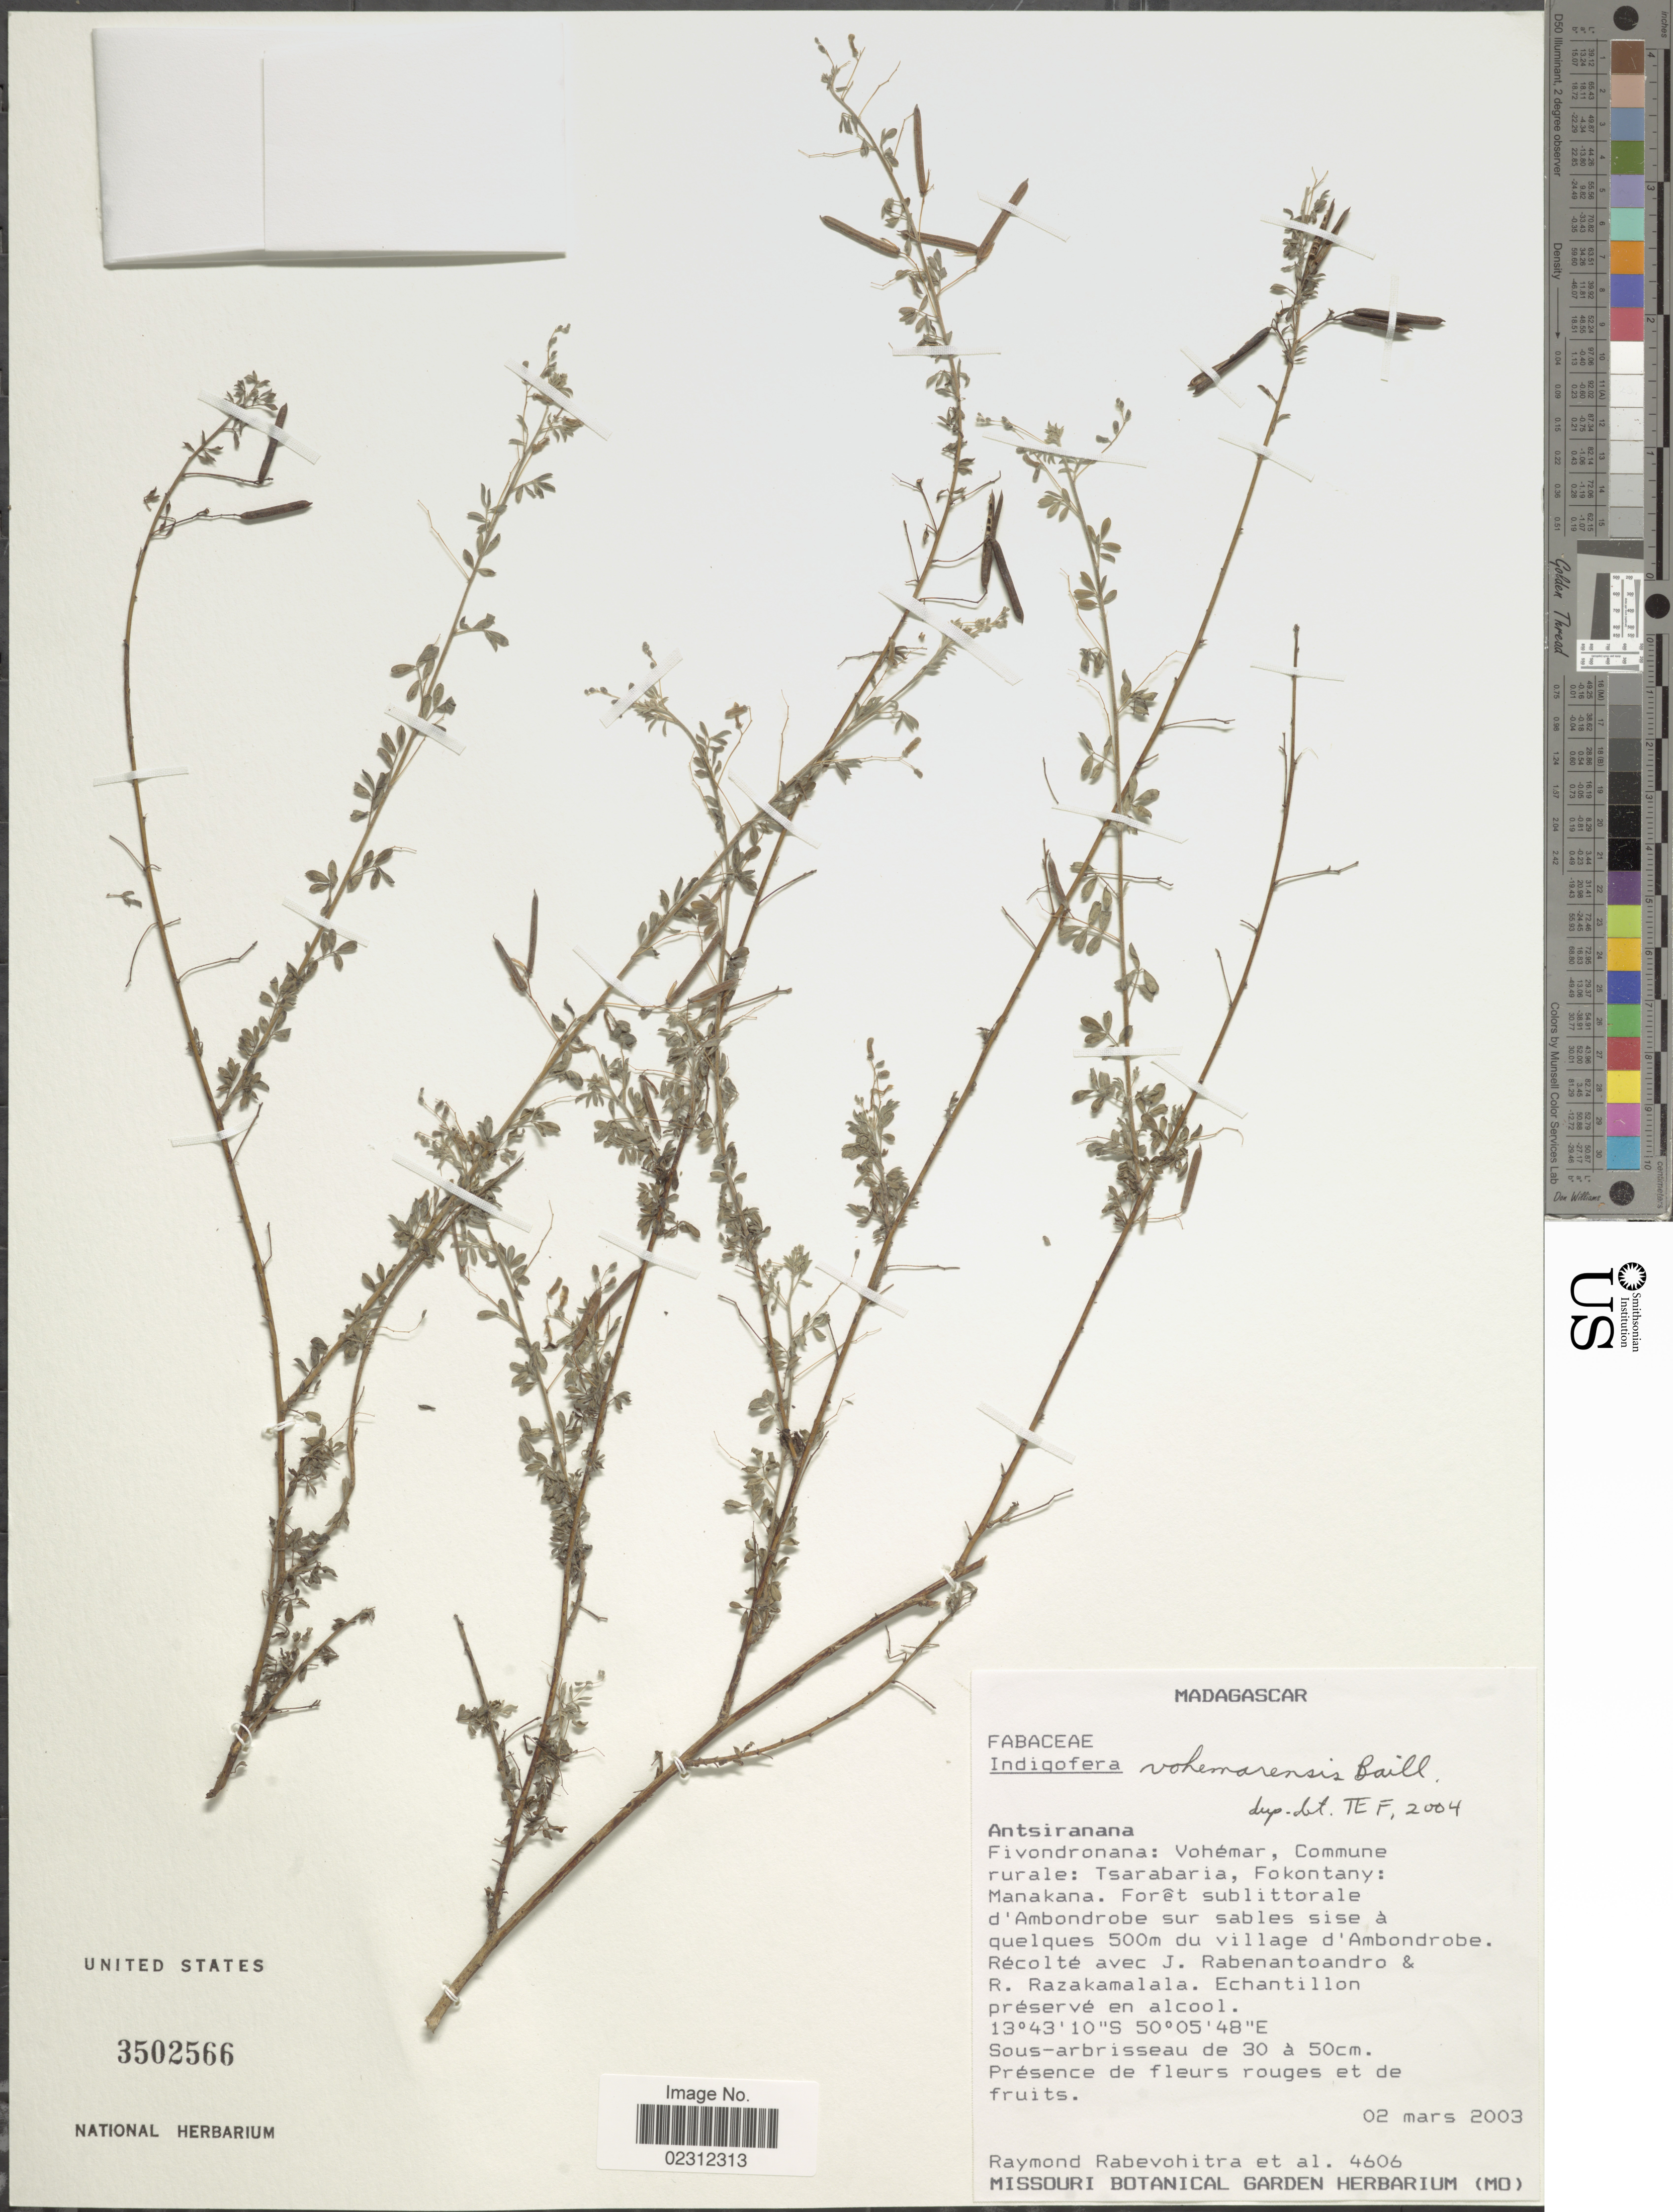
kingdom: Plantae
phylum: Tracheophyta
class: Magnoliopsida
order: Fabales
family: Fabaceae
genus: Indigofera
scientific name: Indigofera vohemarensis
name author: Baill.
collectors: R. Rabevohitra & et al.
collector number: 4606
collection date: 2003-03-02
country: Madagascar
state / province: Sava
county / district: Vohémar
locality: Fivondronana: Vohemar, Commune Rurale: Tsarabaria, Fokontany: Manakana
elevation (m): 500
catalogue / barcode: US 3502566